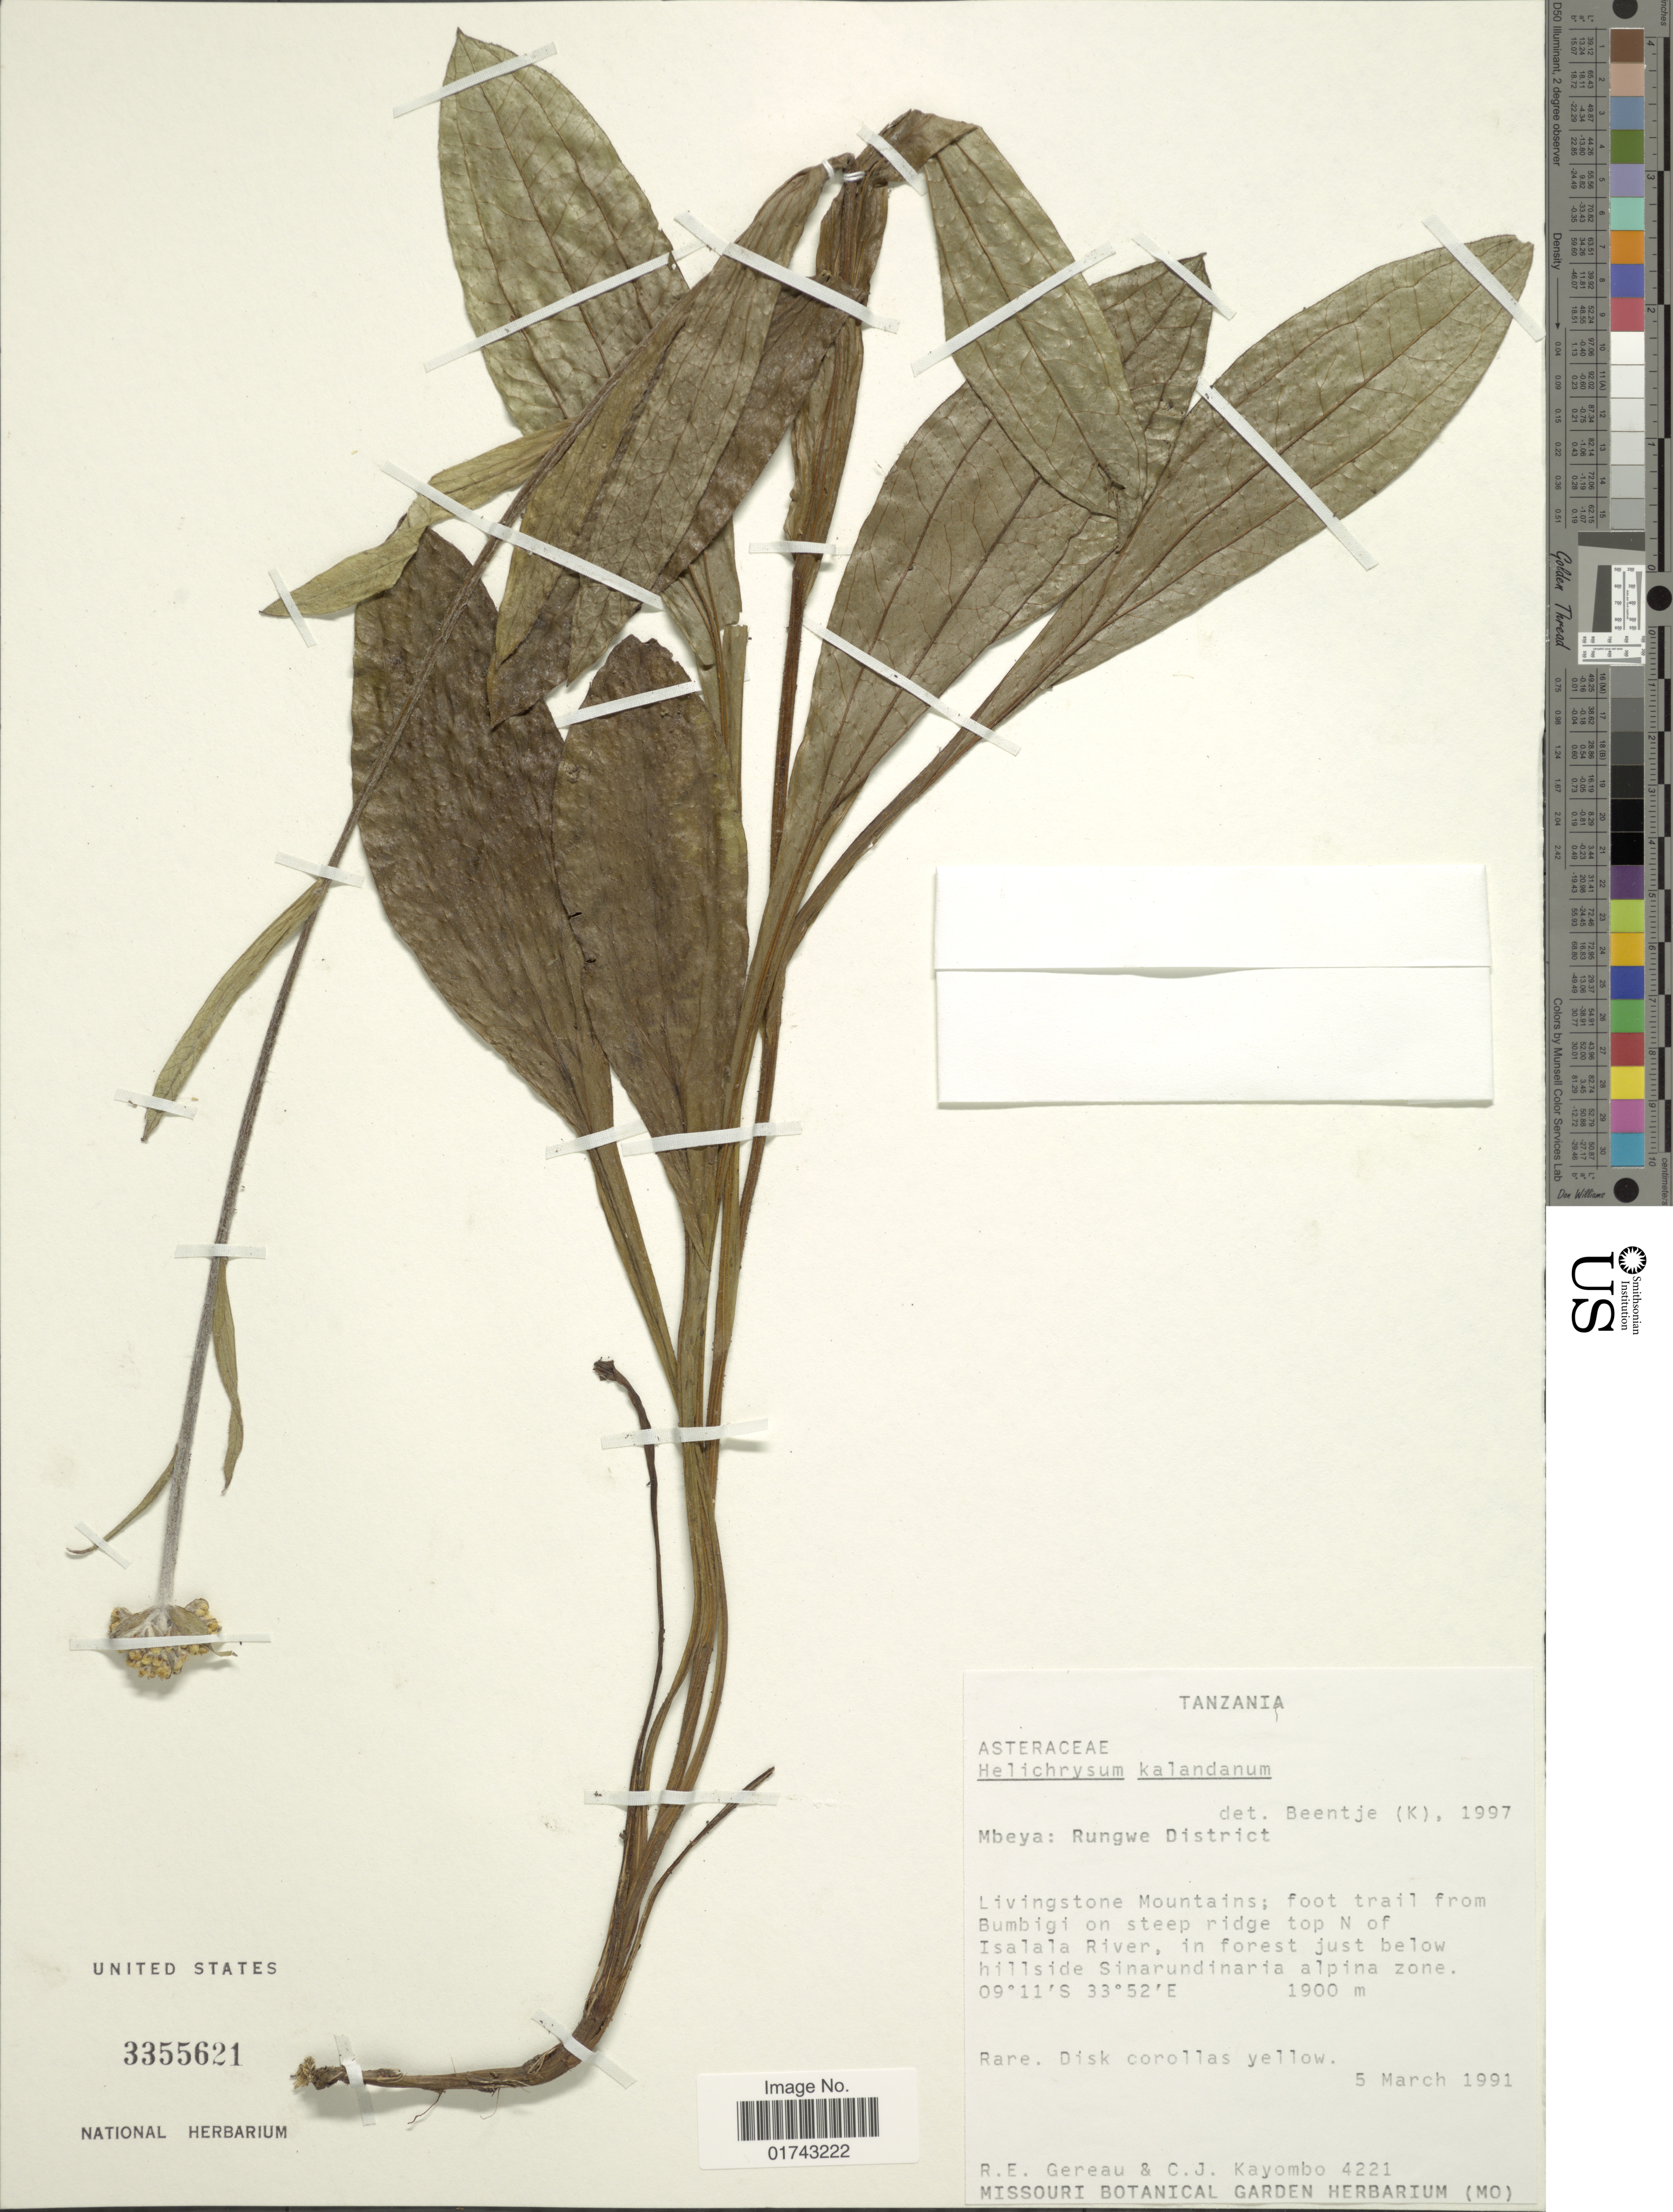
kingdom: Plantae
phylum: Tracheophyta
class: Magnoliopsida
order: Asterales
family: Asteraceae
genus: Helichrysum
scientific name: Helichrysum kalandamum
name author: Less.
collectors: R. Gereau & C. Kayombo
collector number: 4221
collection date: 1991-03-05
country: Tanzania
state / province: Mbeya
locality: Mbeya: Rungwe District, Livingstone Mountains; foot trail from Bumbigi on steep ridge top N of Isalala River, in forest just below hillside Sinarundinaria alpina zone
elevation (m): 1900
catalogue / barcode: US 3355621